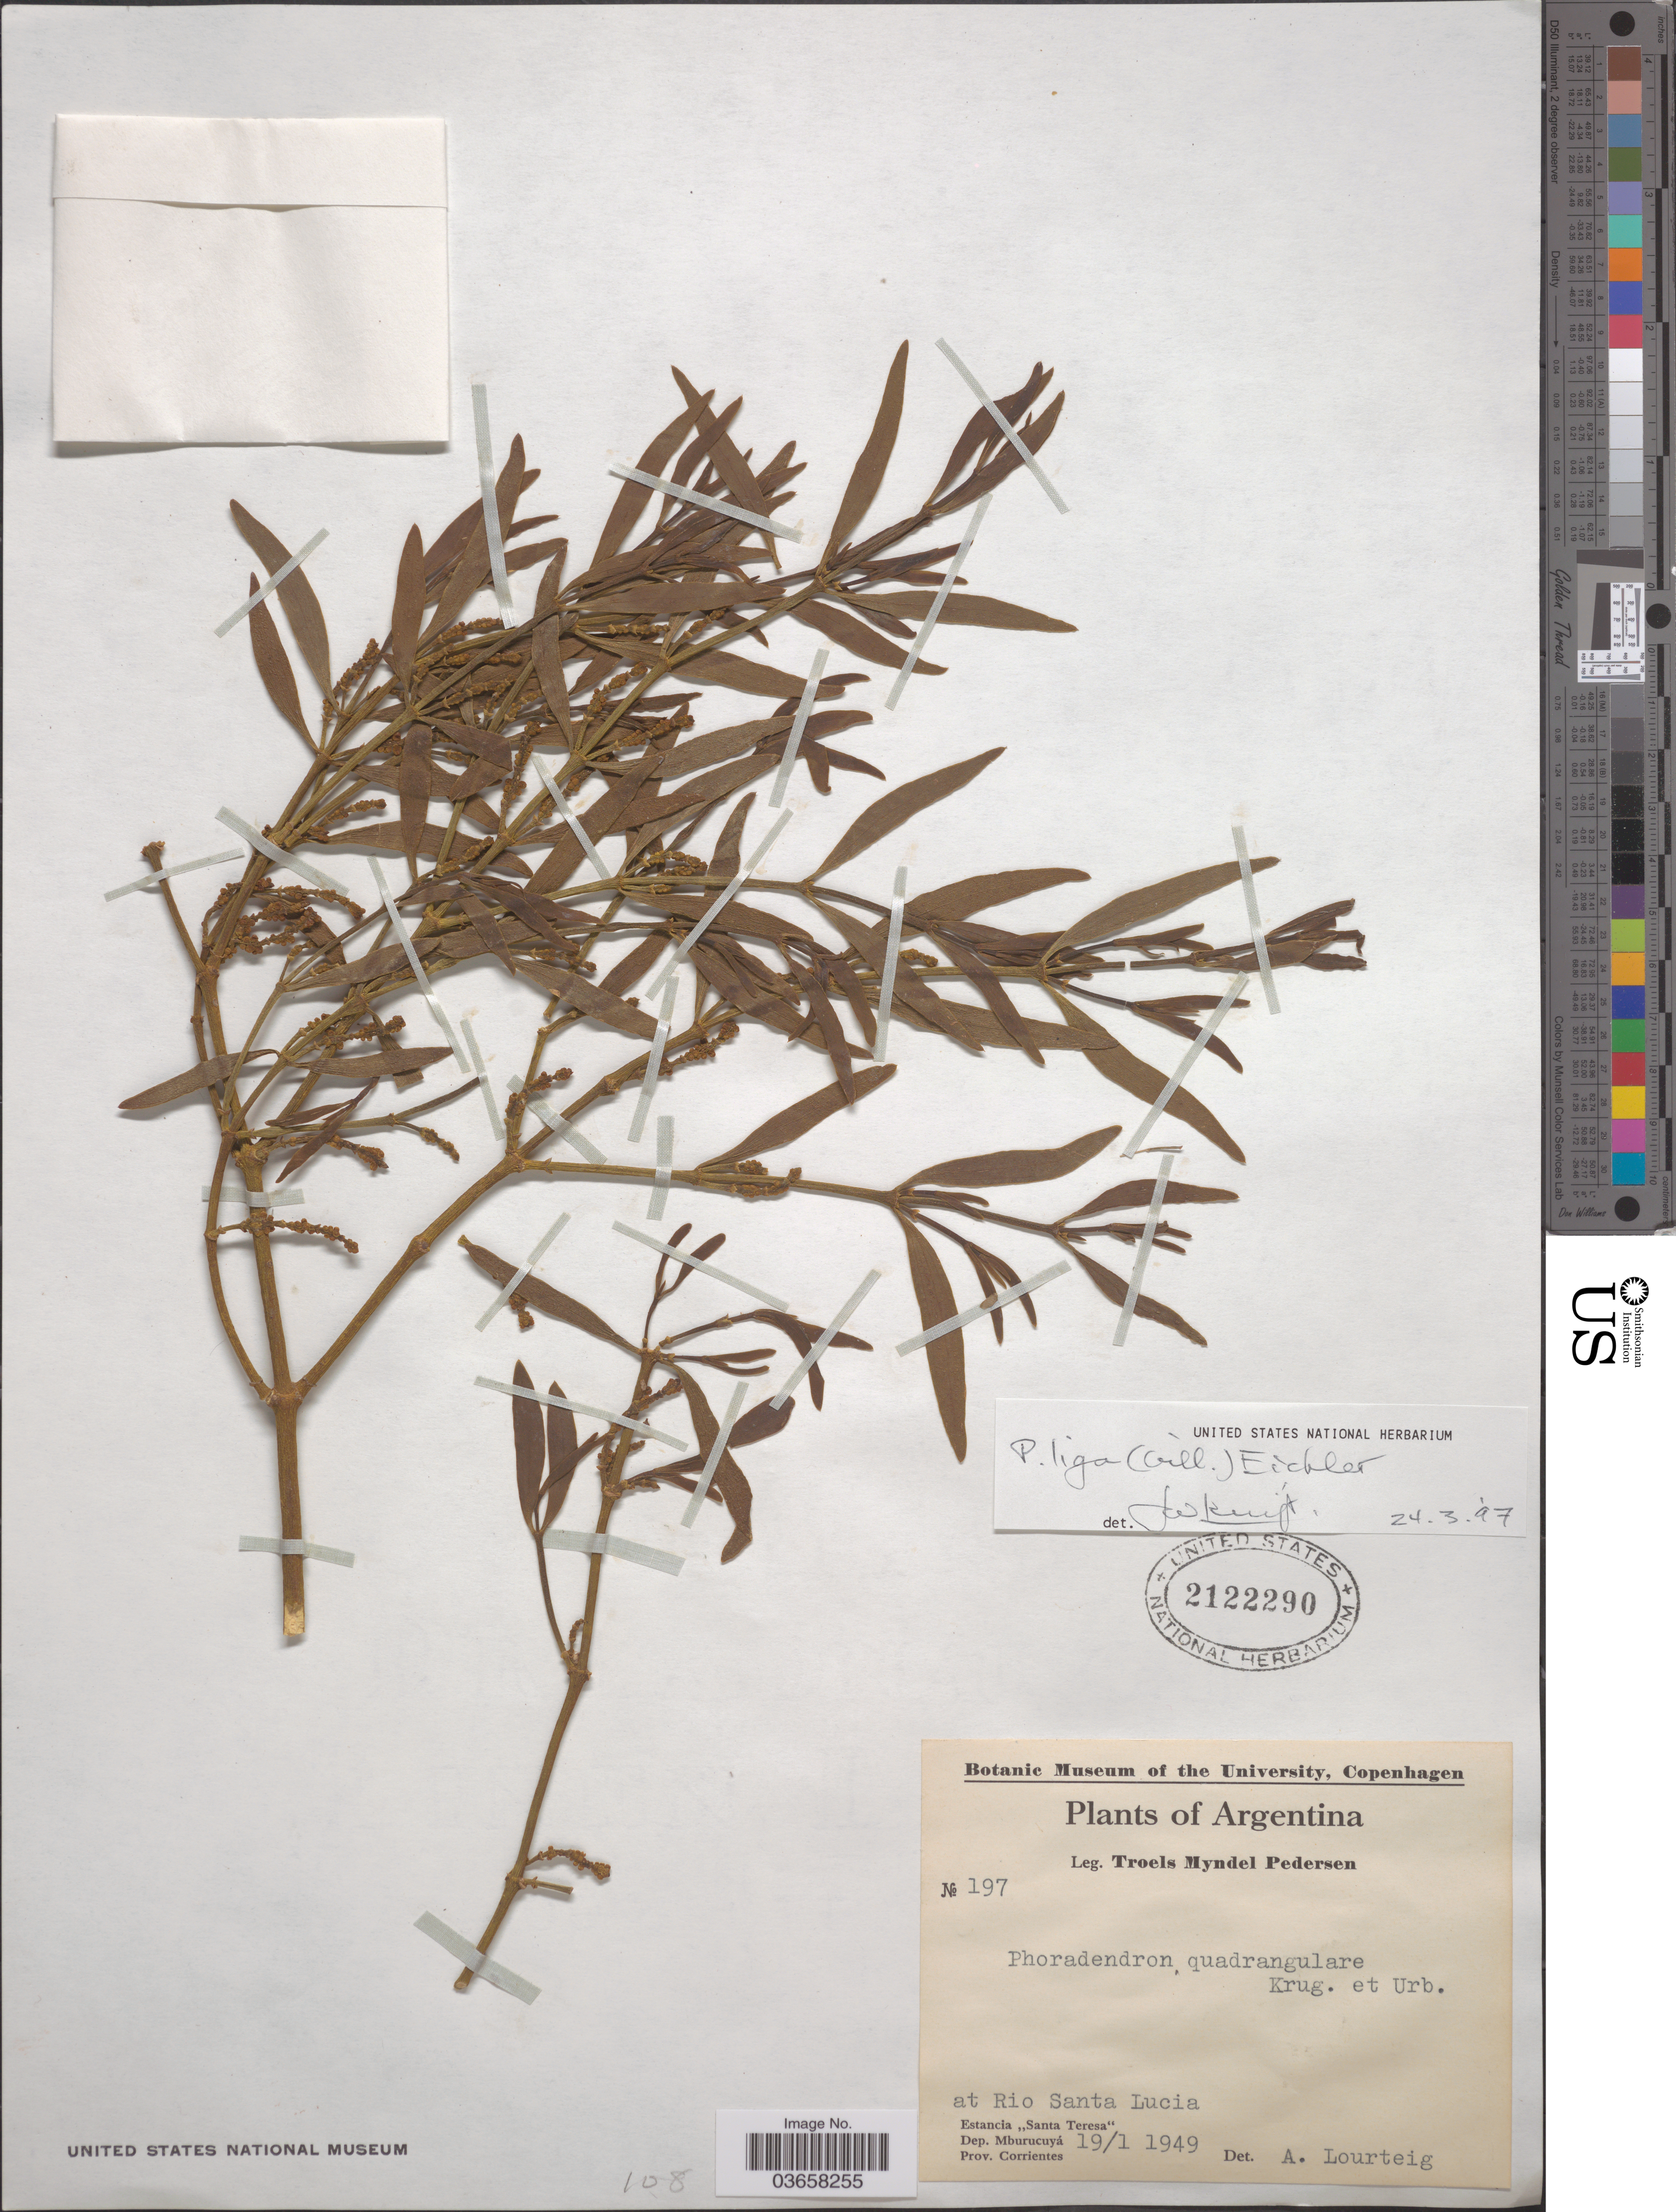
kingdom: Plantae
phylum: Tracheophyta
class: Magnoliopsida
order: Santalales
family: Viscaceae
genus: Phoradendron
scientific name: Phoradendron liga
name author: (Gillies ex Hook. & Arn.) Eichler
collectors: T. Pederson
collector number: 197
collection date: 1949-01-19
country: Argentina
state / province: Corrientes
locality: At Rio Santa Lucia. Estancia "Santa Teresa". Dep. Mburucuyá.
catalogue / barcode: US 2122290